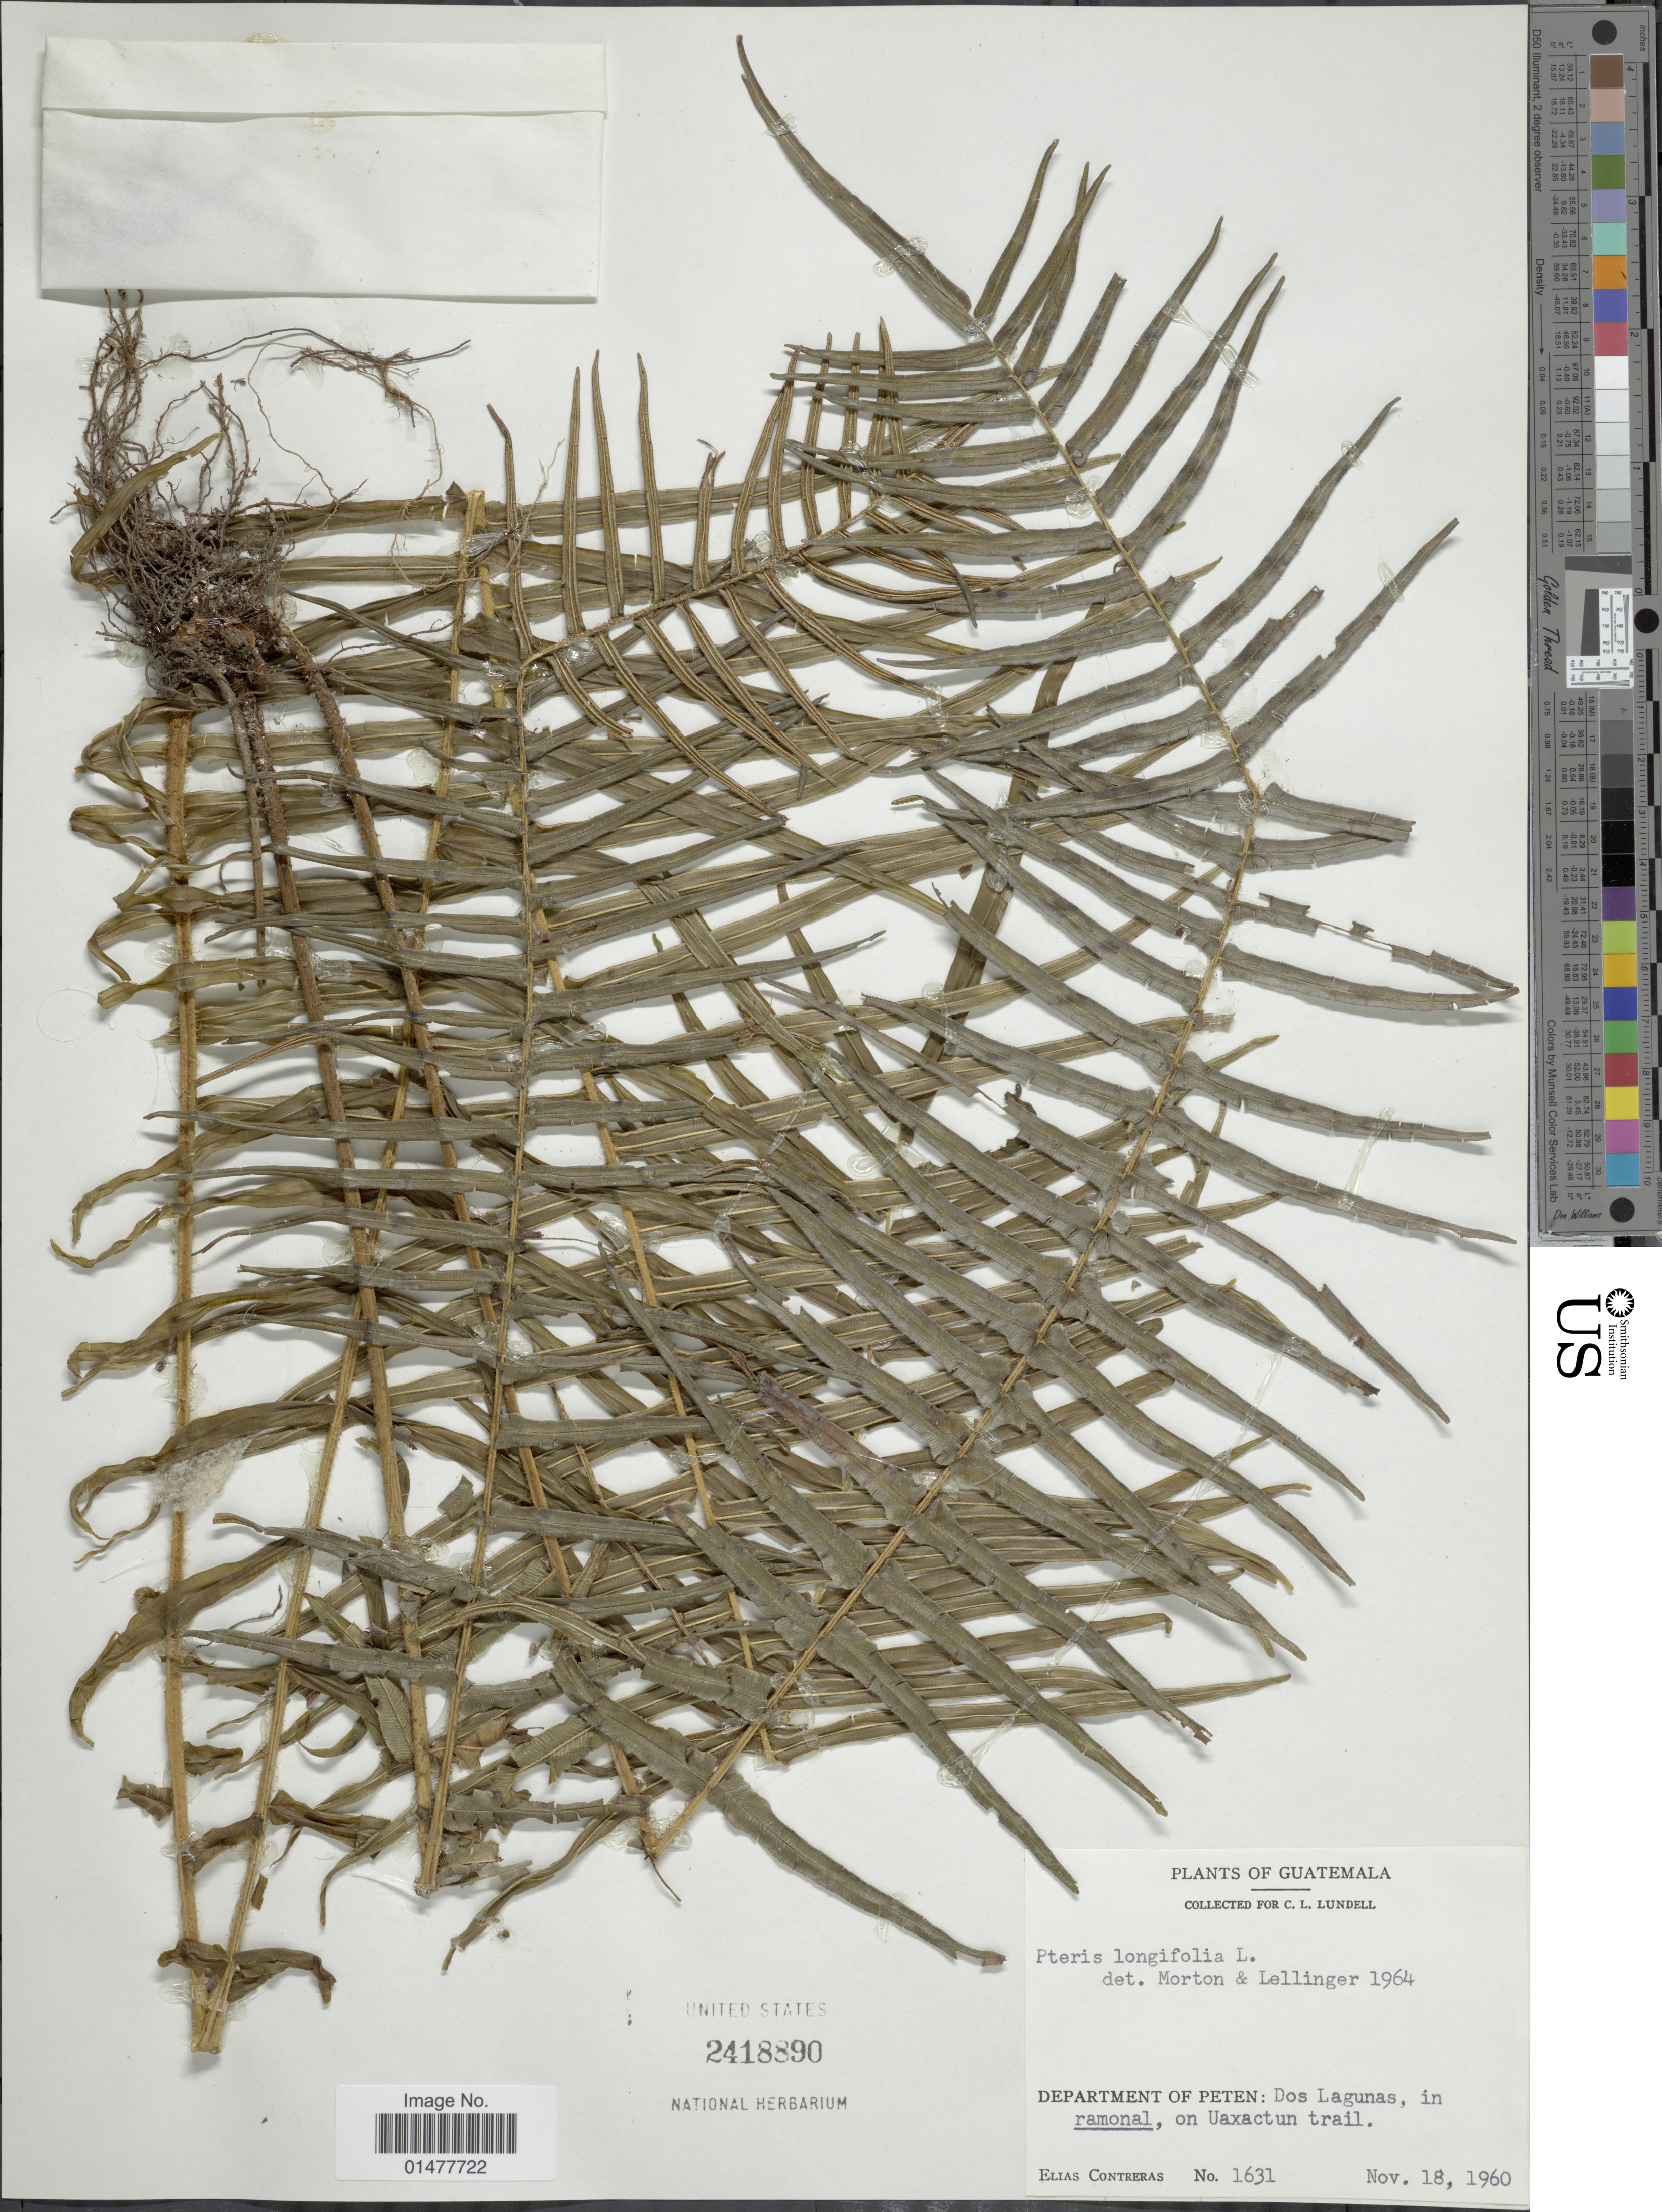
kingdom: Plantae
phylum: Tracheophyta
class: Polypodiopsida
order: Polypodiales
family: Pteridaceae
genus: Pteris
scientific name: Pteris longifolia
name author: L.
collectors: E. Contreras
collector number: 1631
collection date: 1960-11-18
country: Guatemala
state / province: El Petén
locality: Dos Lagunas, in ramonal, on Uaxactun trail.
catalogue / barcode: US 2418890